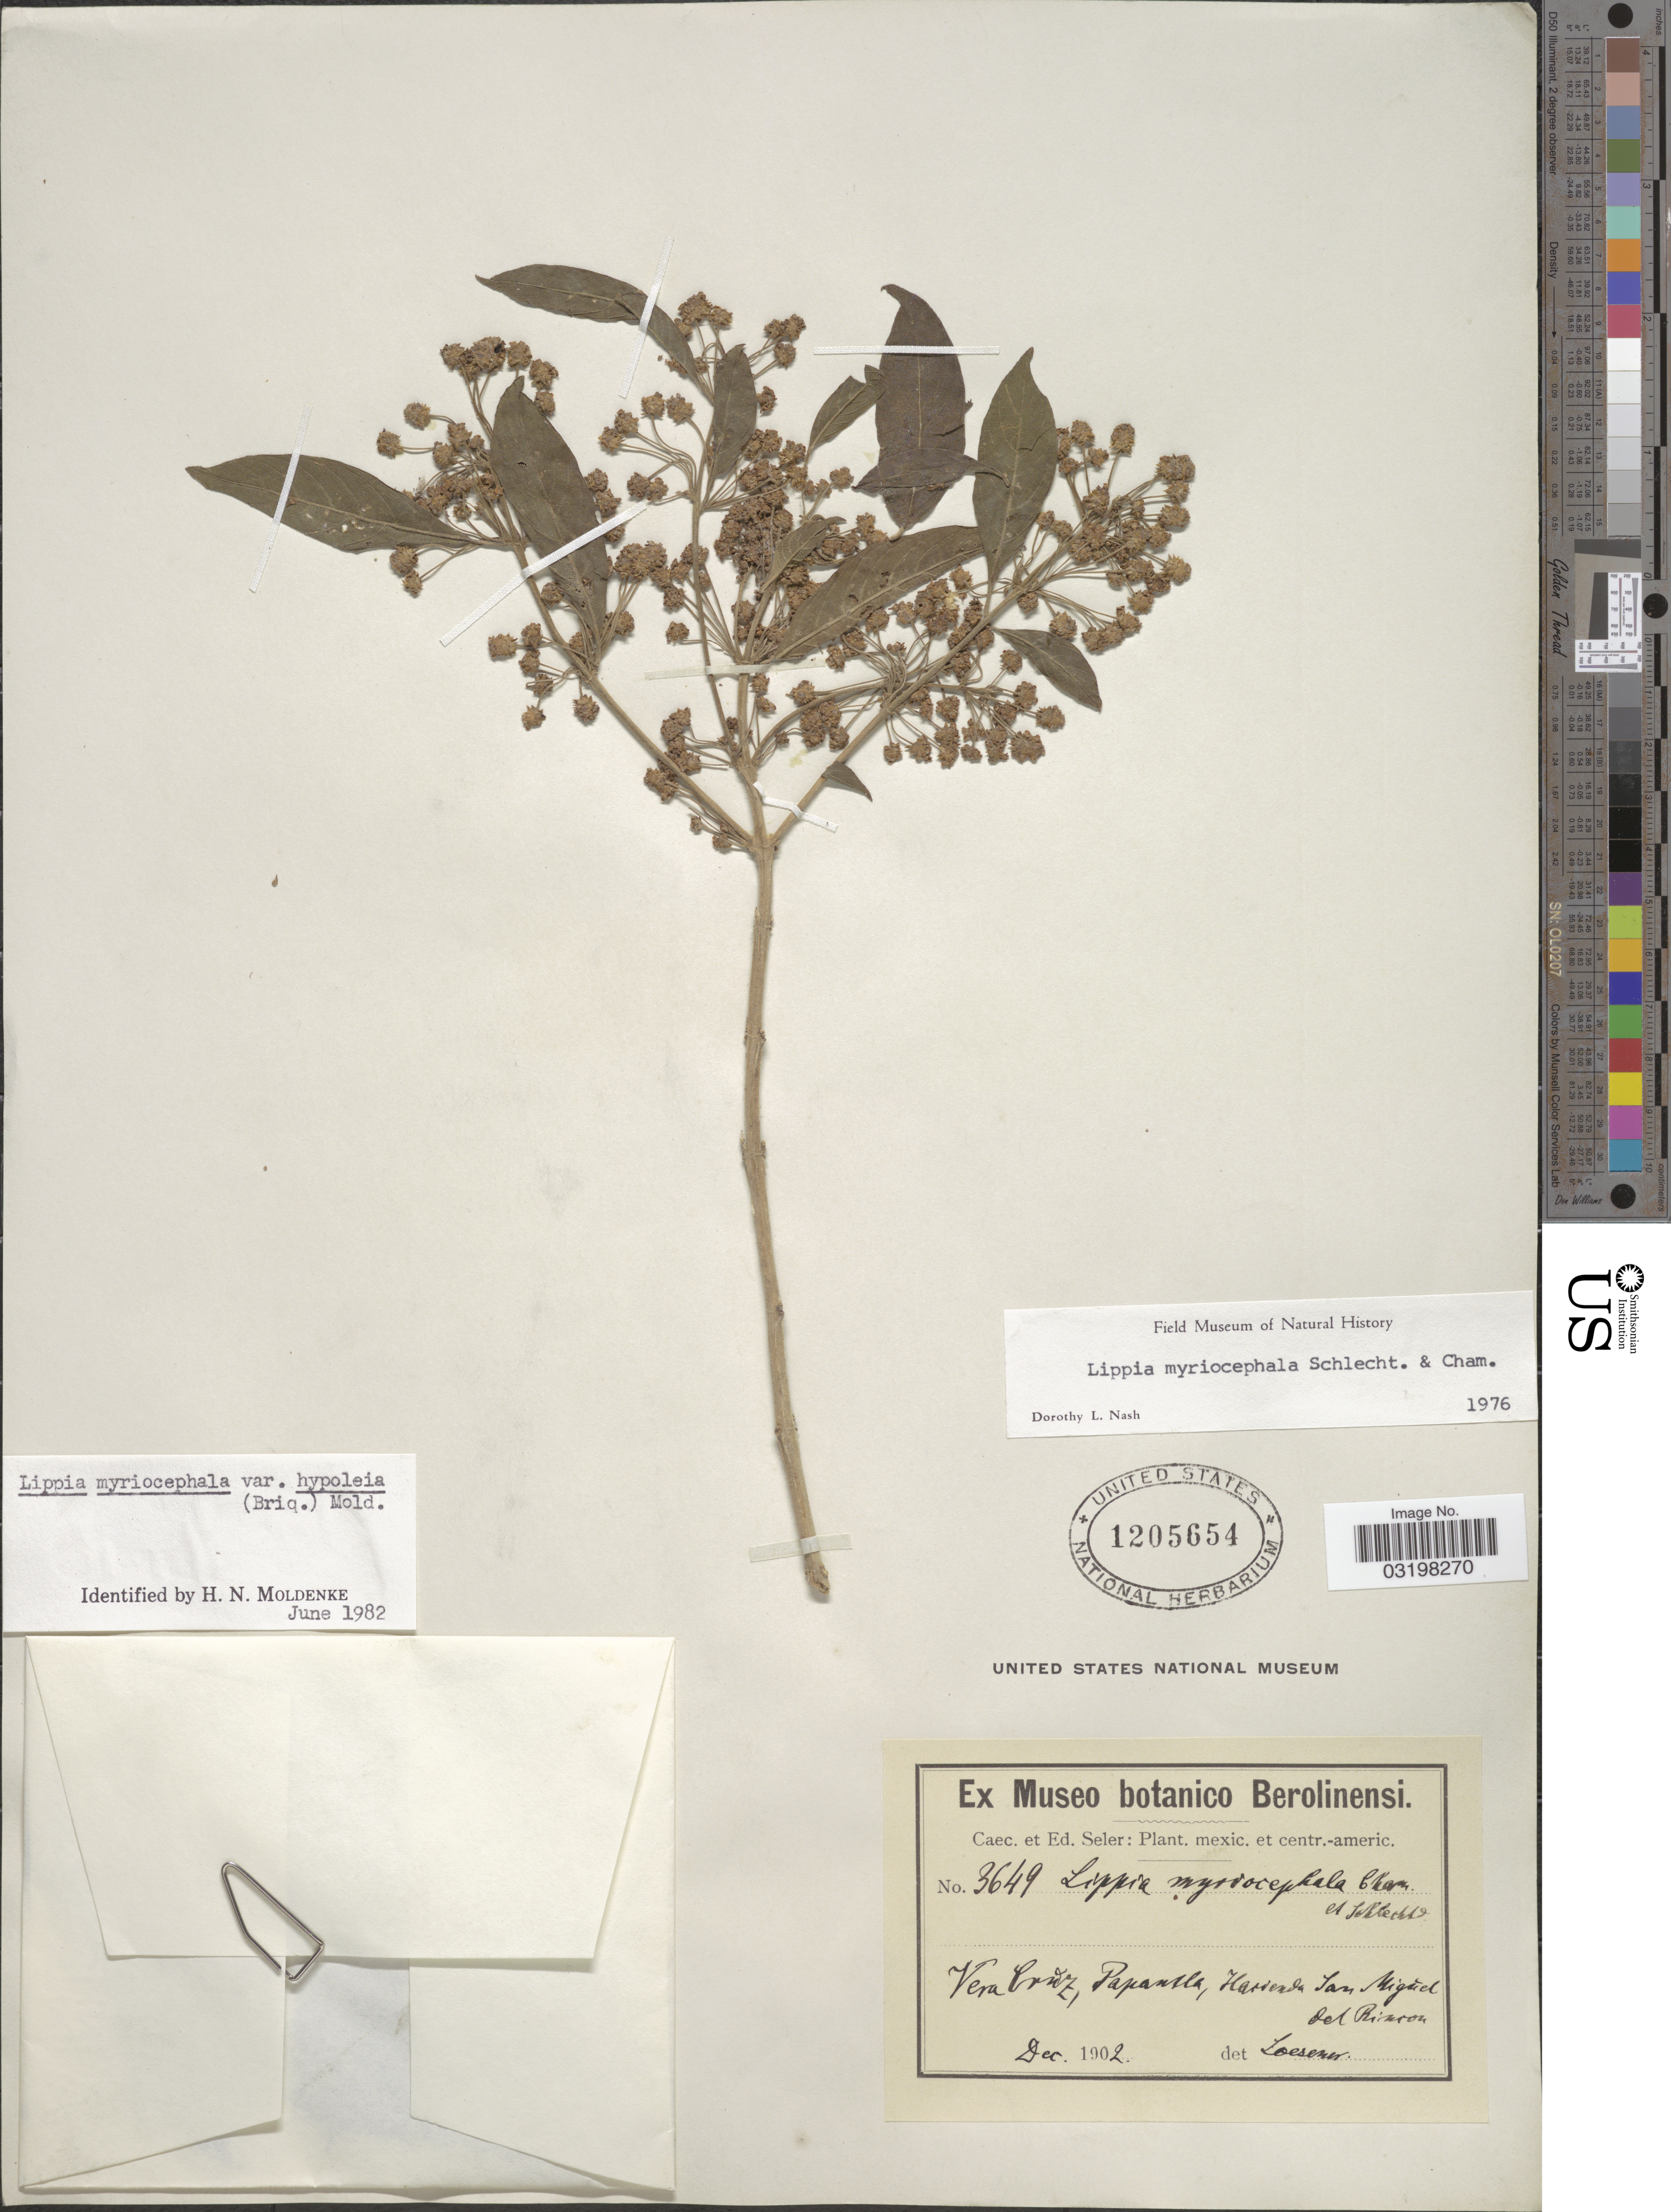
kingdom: Plantae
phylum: Tracheophyta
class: Magnoliopsida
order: Lamiales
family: Verbenaceae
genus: Lippia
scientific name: Lippia myriocephala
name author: Schltdl. & Cham.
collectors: ex Caec. et Ed Seler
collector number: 3649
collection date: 1902-12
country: Mexico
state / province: Veracruz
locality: Vera Cruz. Papantla. Hacienda San Miguel del Rincon.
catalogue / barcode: US 1205654